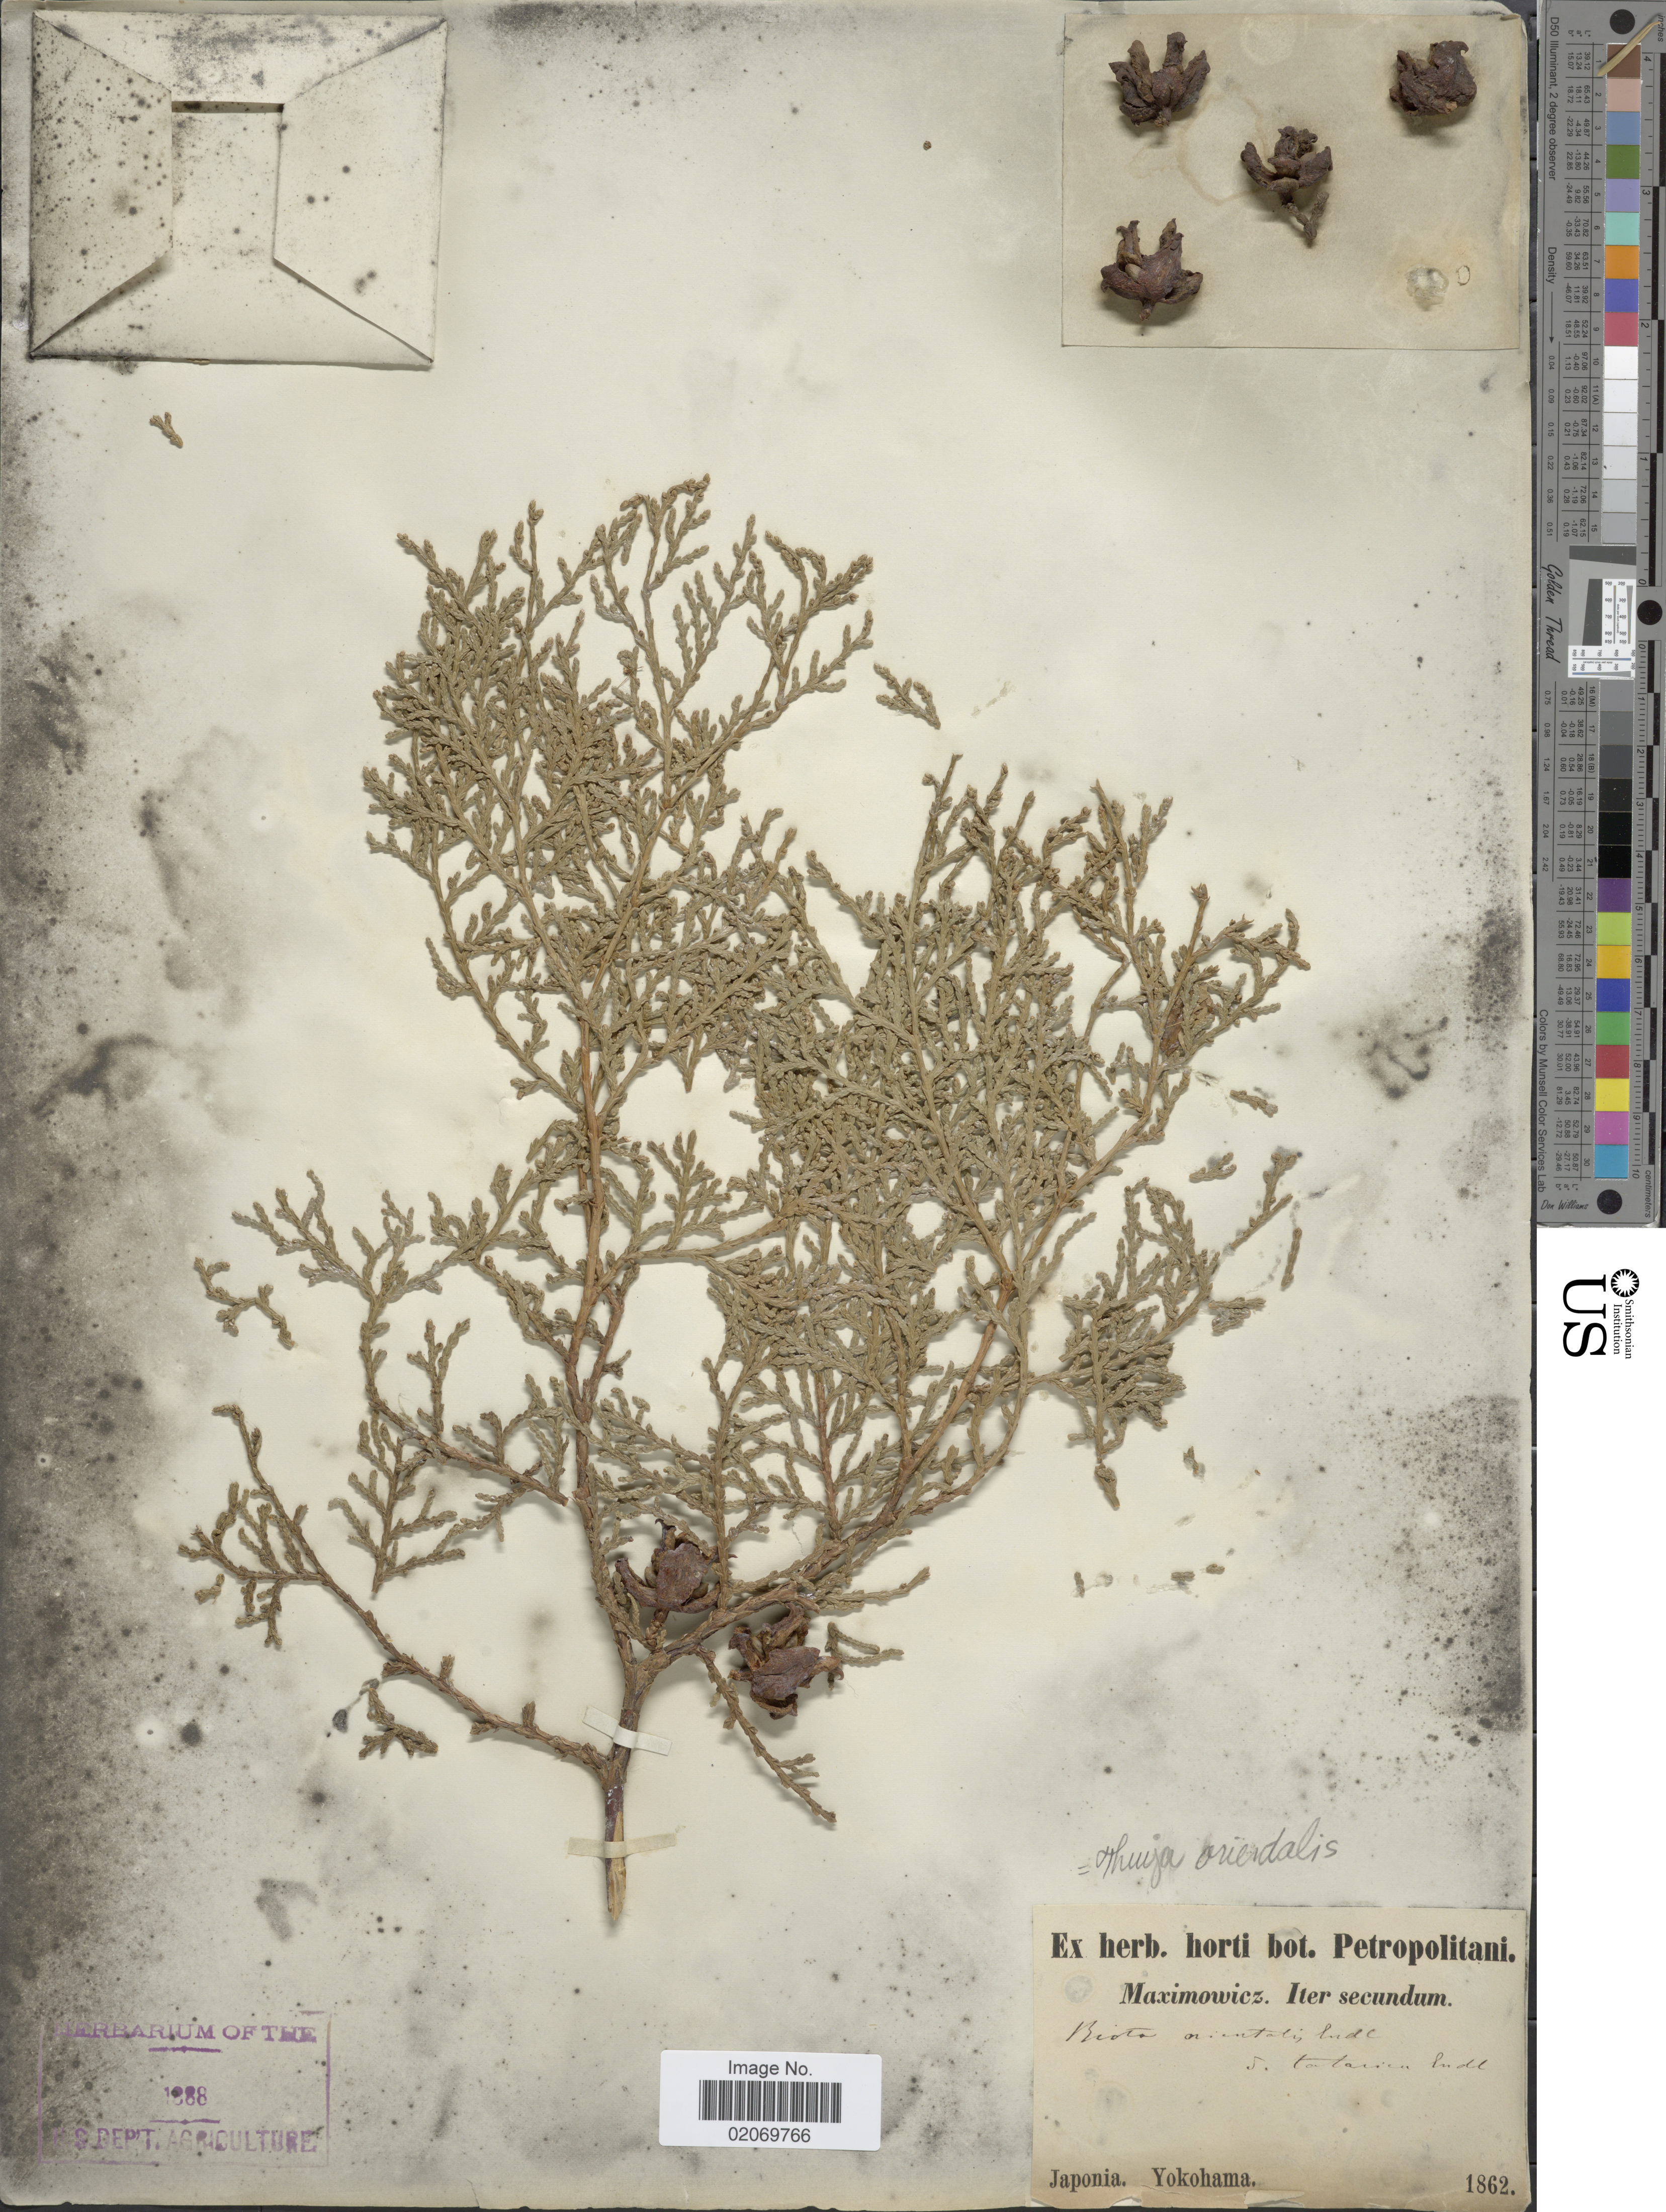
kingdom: Plantae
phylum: Tracheophyta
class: Pinopsida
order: Pinales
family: Cupressaceae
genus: Thuja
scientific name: Thuja orientalis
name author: L.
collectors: Maximowicz, --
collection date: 1862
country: Japan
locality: Yokohama